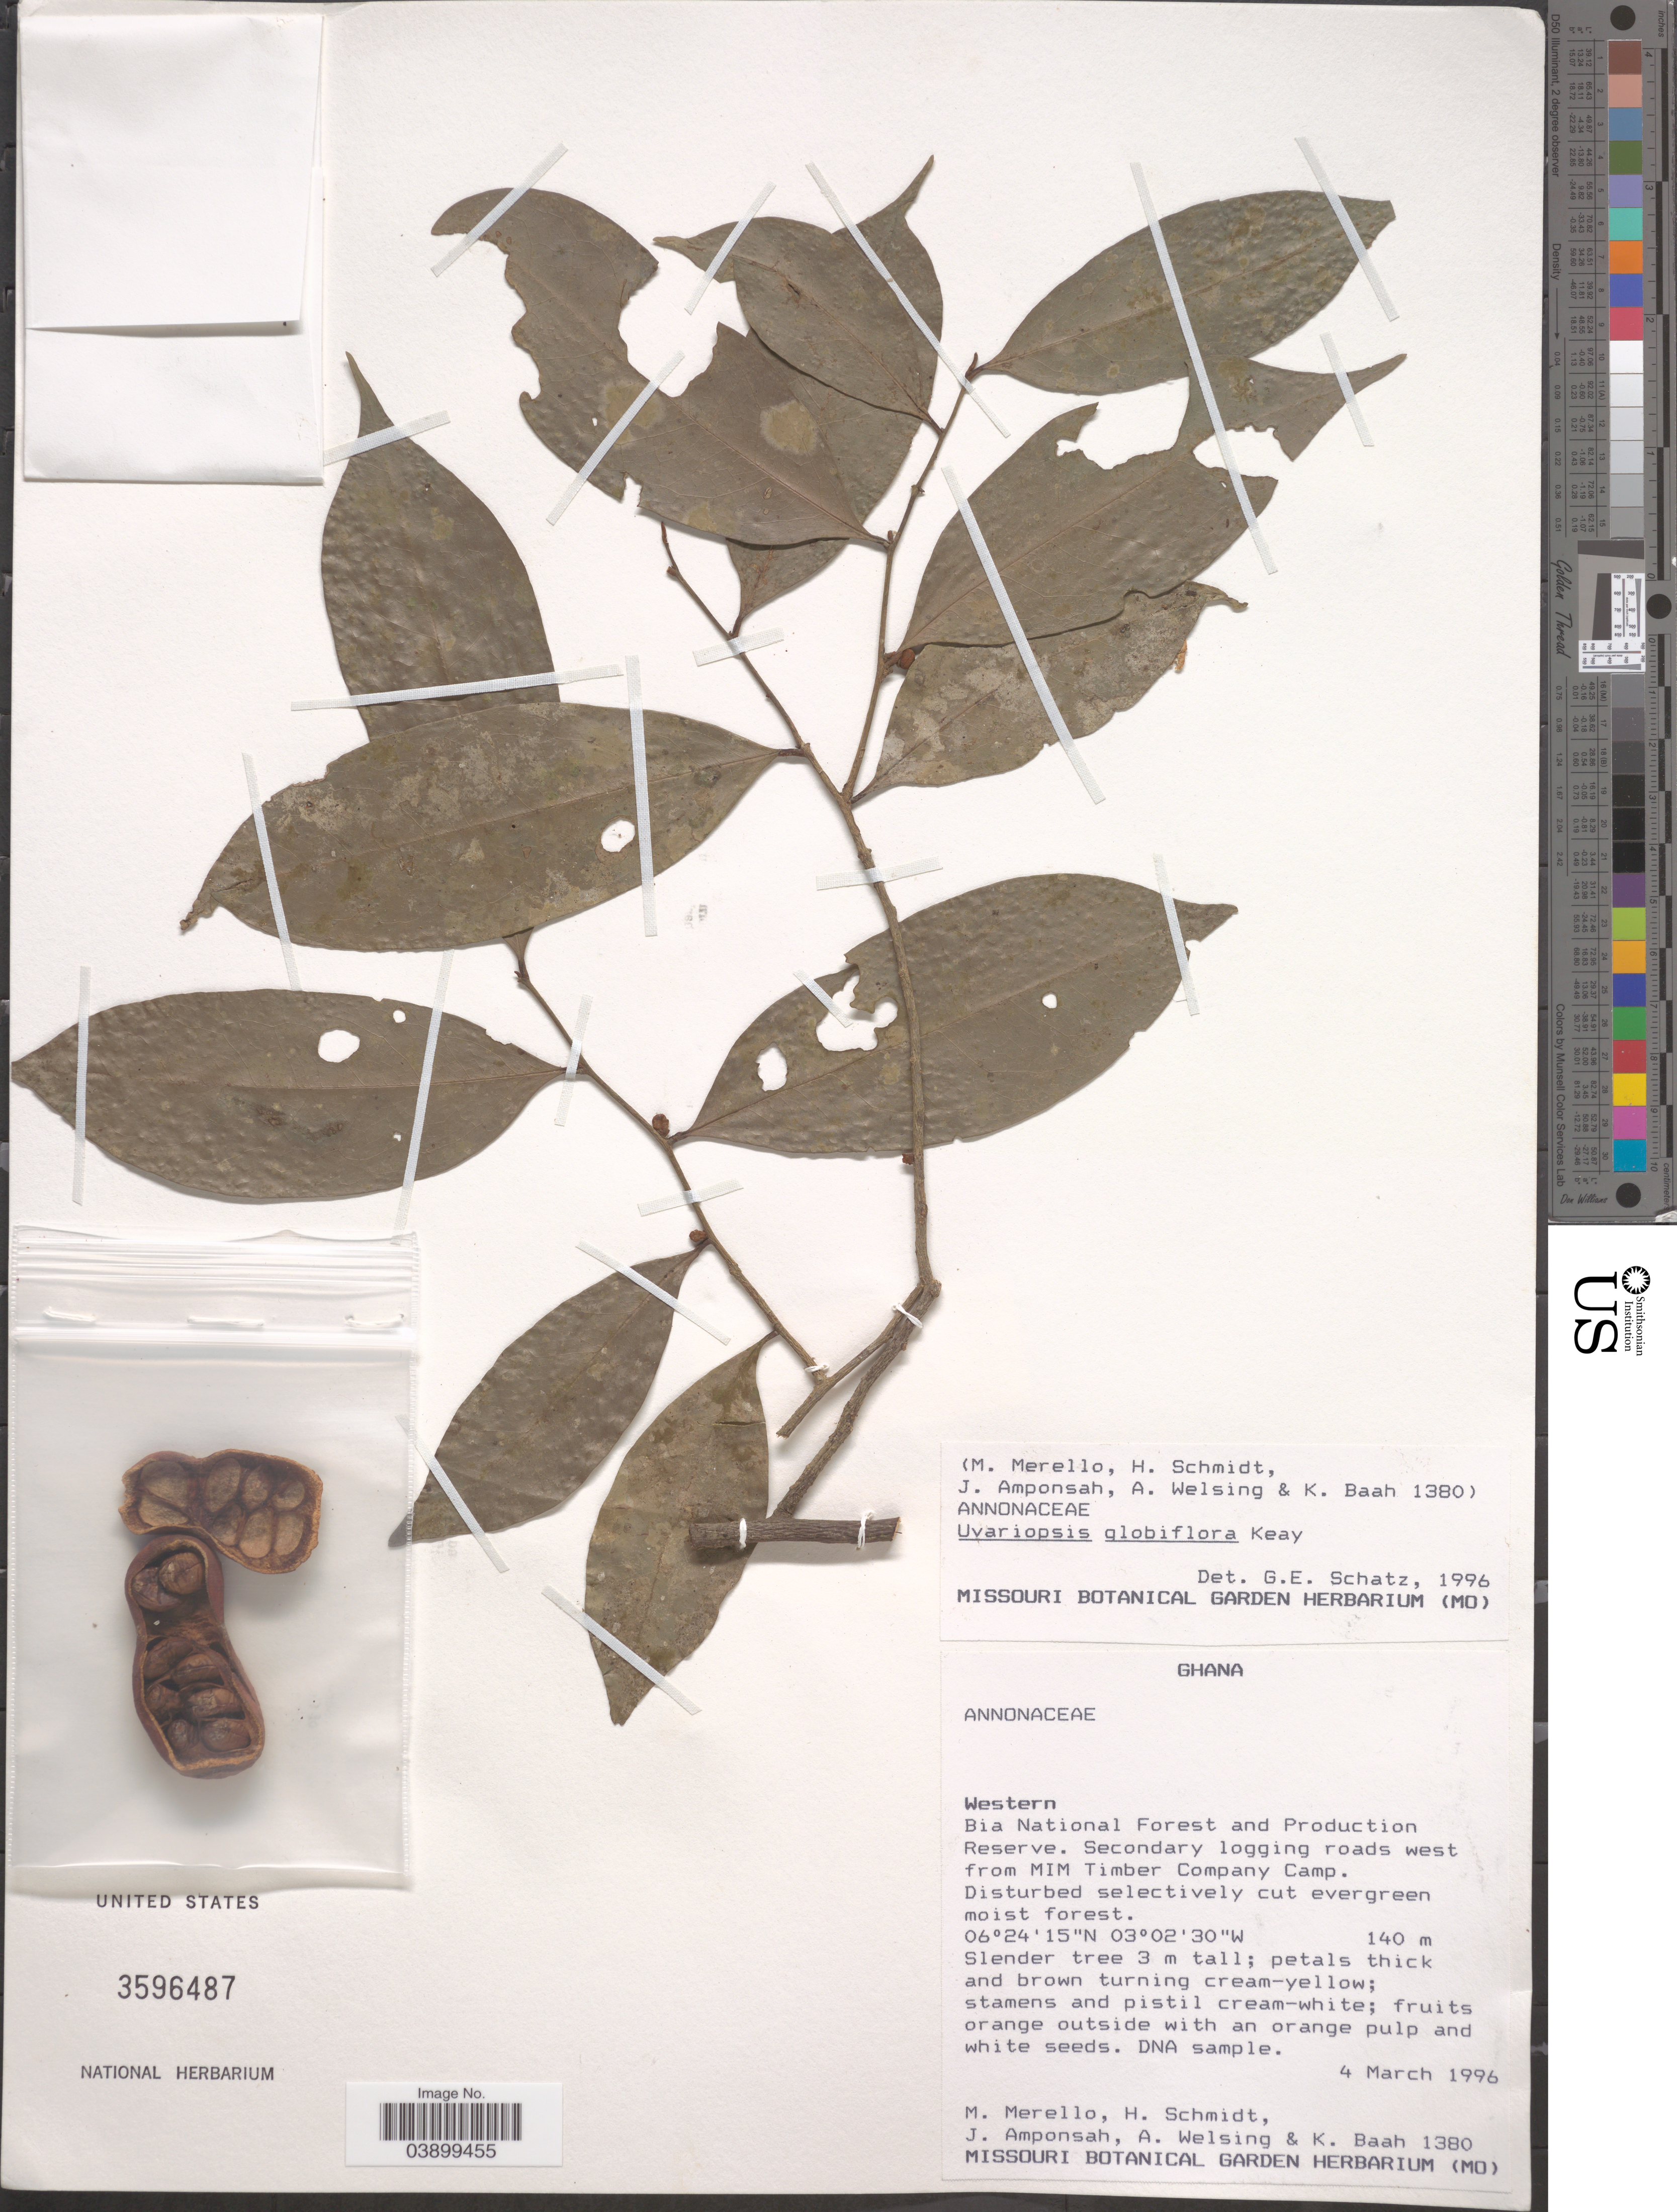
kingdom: Plantae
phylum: Tracheophyta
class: Magnoliopsida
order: Magnoliales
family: Annonaceae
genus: Uvariopsis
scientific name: Uvariopsis globiflora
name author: Keay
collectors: M. Merello, H. Schmidt, J. Amponsah, A. Welsing & K. Baah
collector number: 1380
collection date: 1996-03-04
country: Ghana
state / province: Western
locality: Bia National Forest and Production Reserve. Secondary logging roads west from MIM Timber Company Camp.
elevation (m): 140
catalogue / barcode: US 3596487